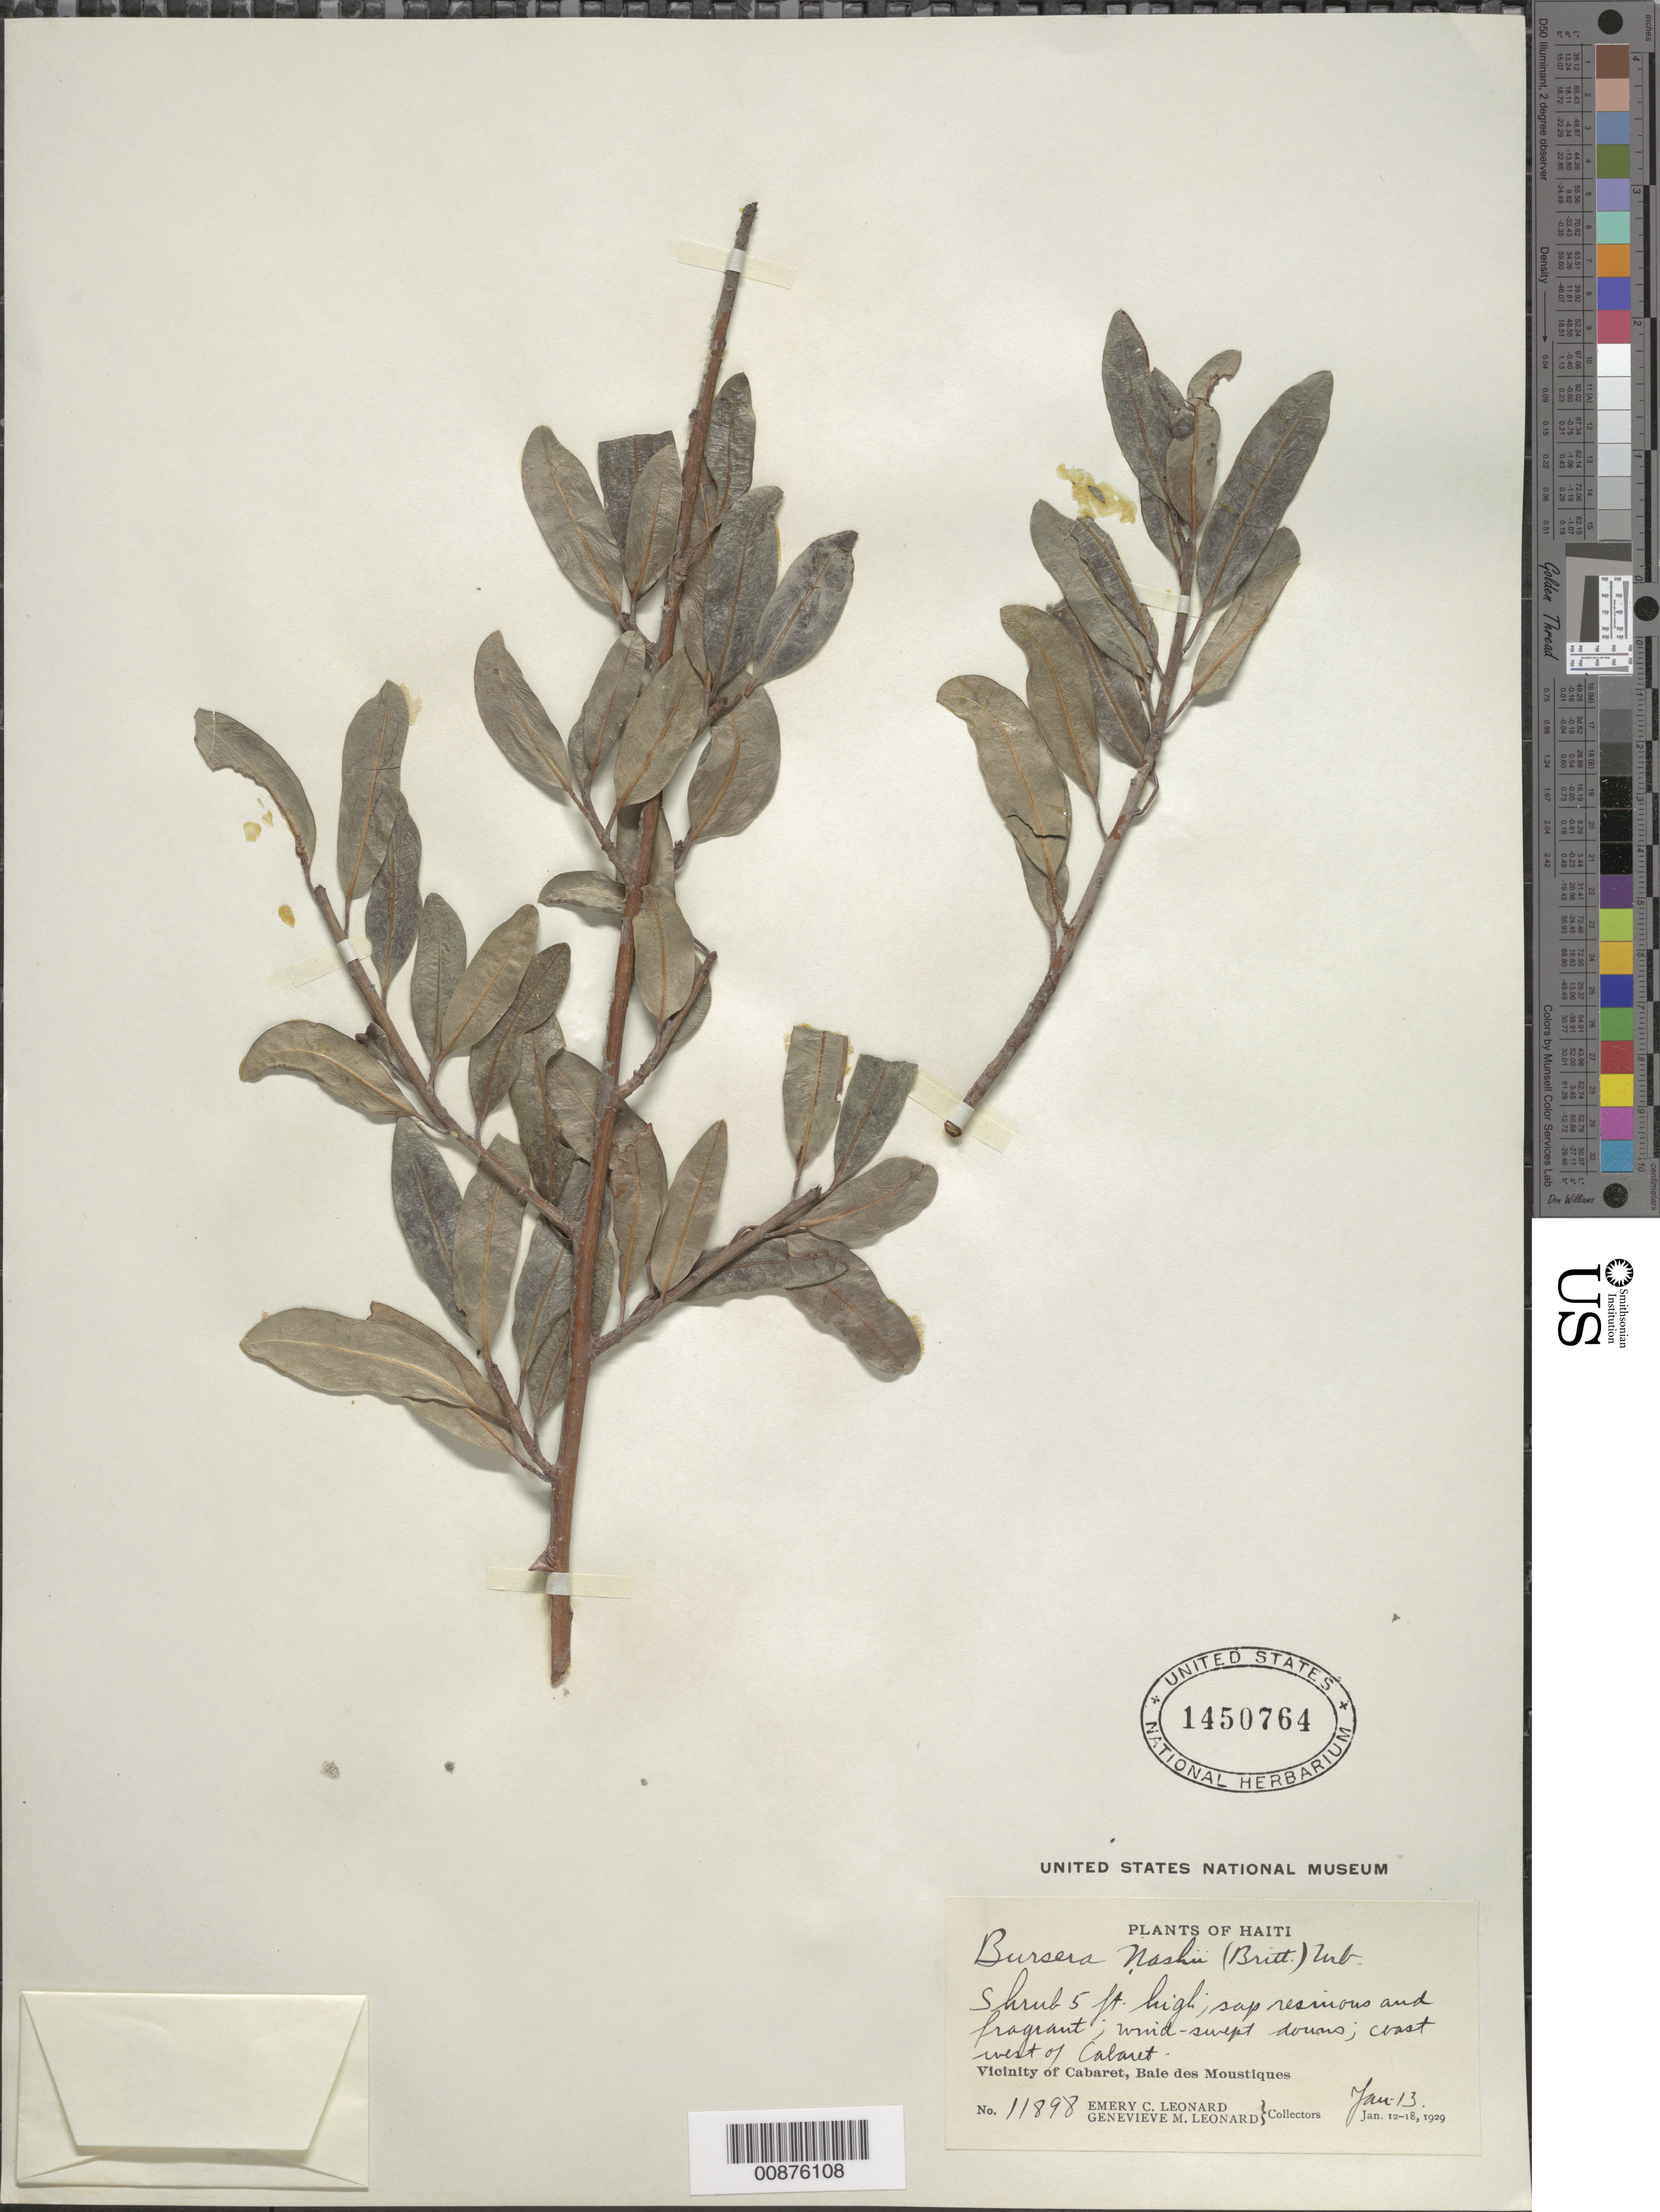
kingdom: Plantae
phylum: Tracheophyta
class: Magnoliopsida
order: Sapindales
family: Burseraceae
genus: Bursera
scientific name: Bursera nashii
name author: Urb.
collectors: E. C. Leonard & G. M. Leonard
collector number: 11898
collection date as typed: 13 Jan 1929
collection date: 1929-01-13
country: Haiti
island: Hispaniola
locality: Vicinity of Cabaret, Baie des Moustiques, W of town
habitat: Wind swept dunes along coast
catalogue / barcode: US 1450764